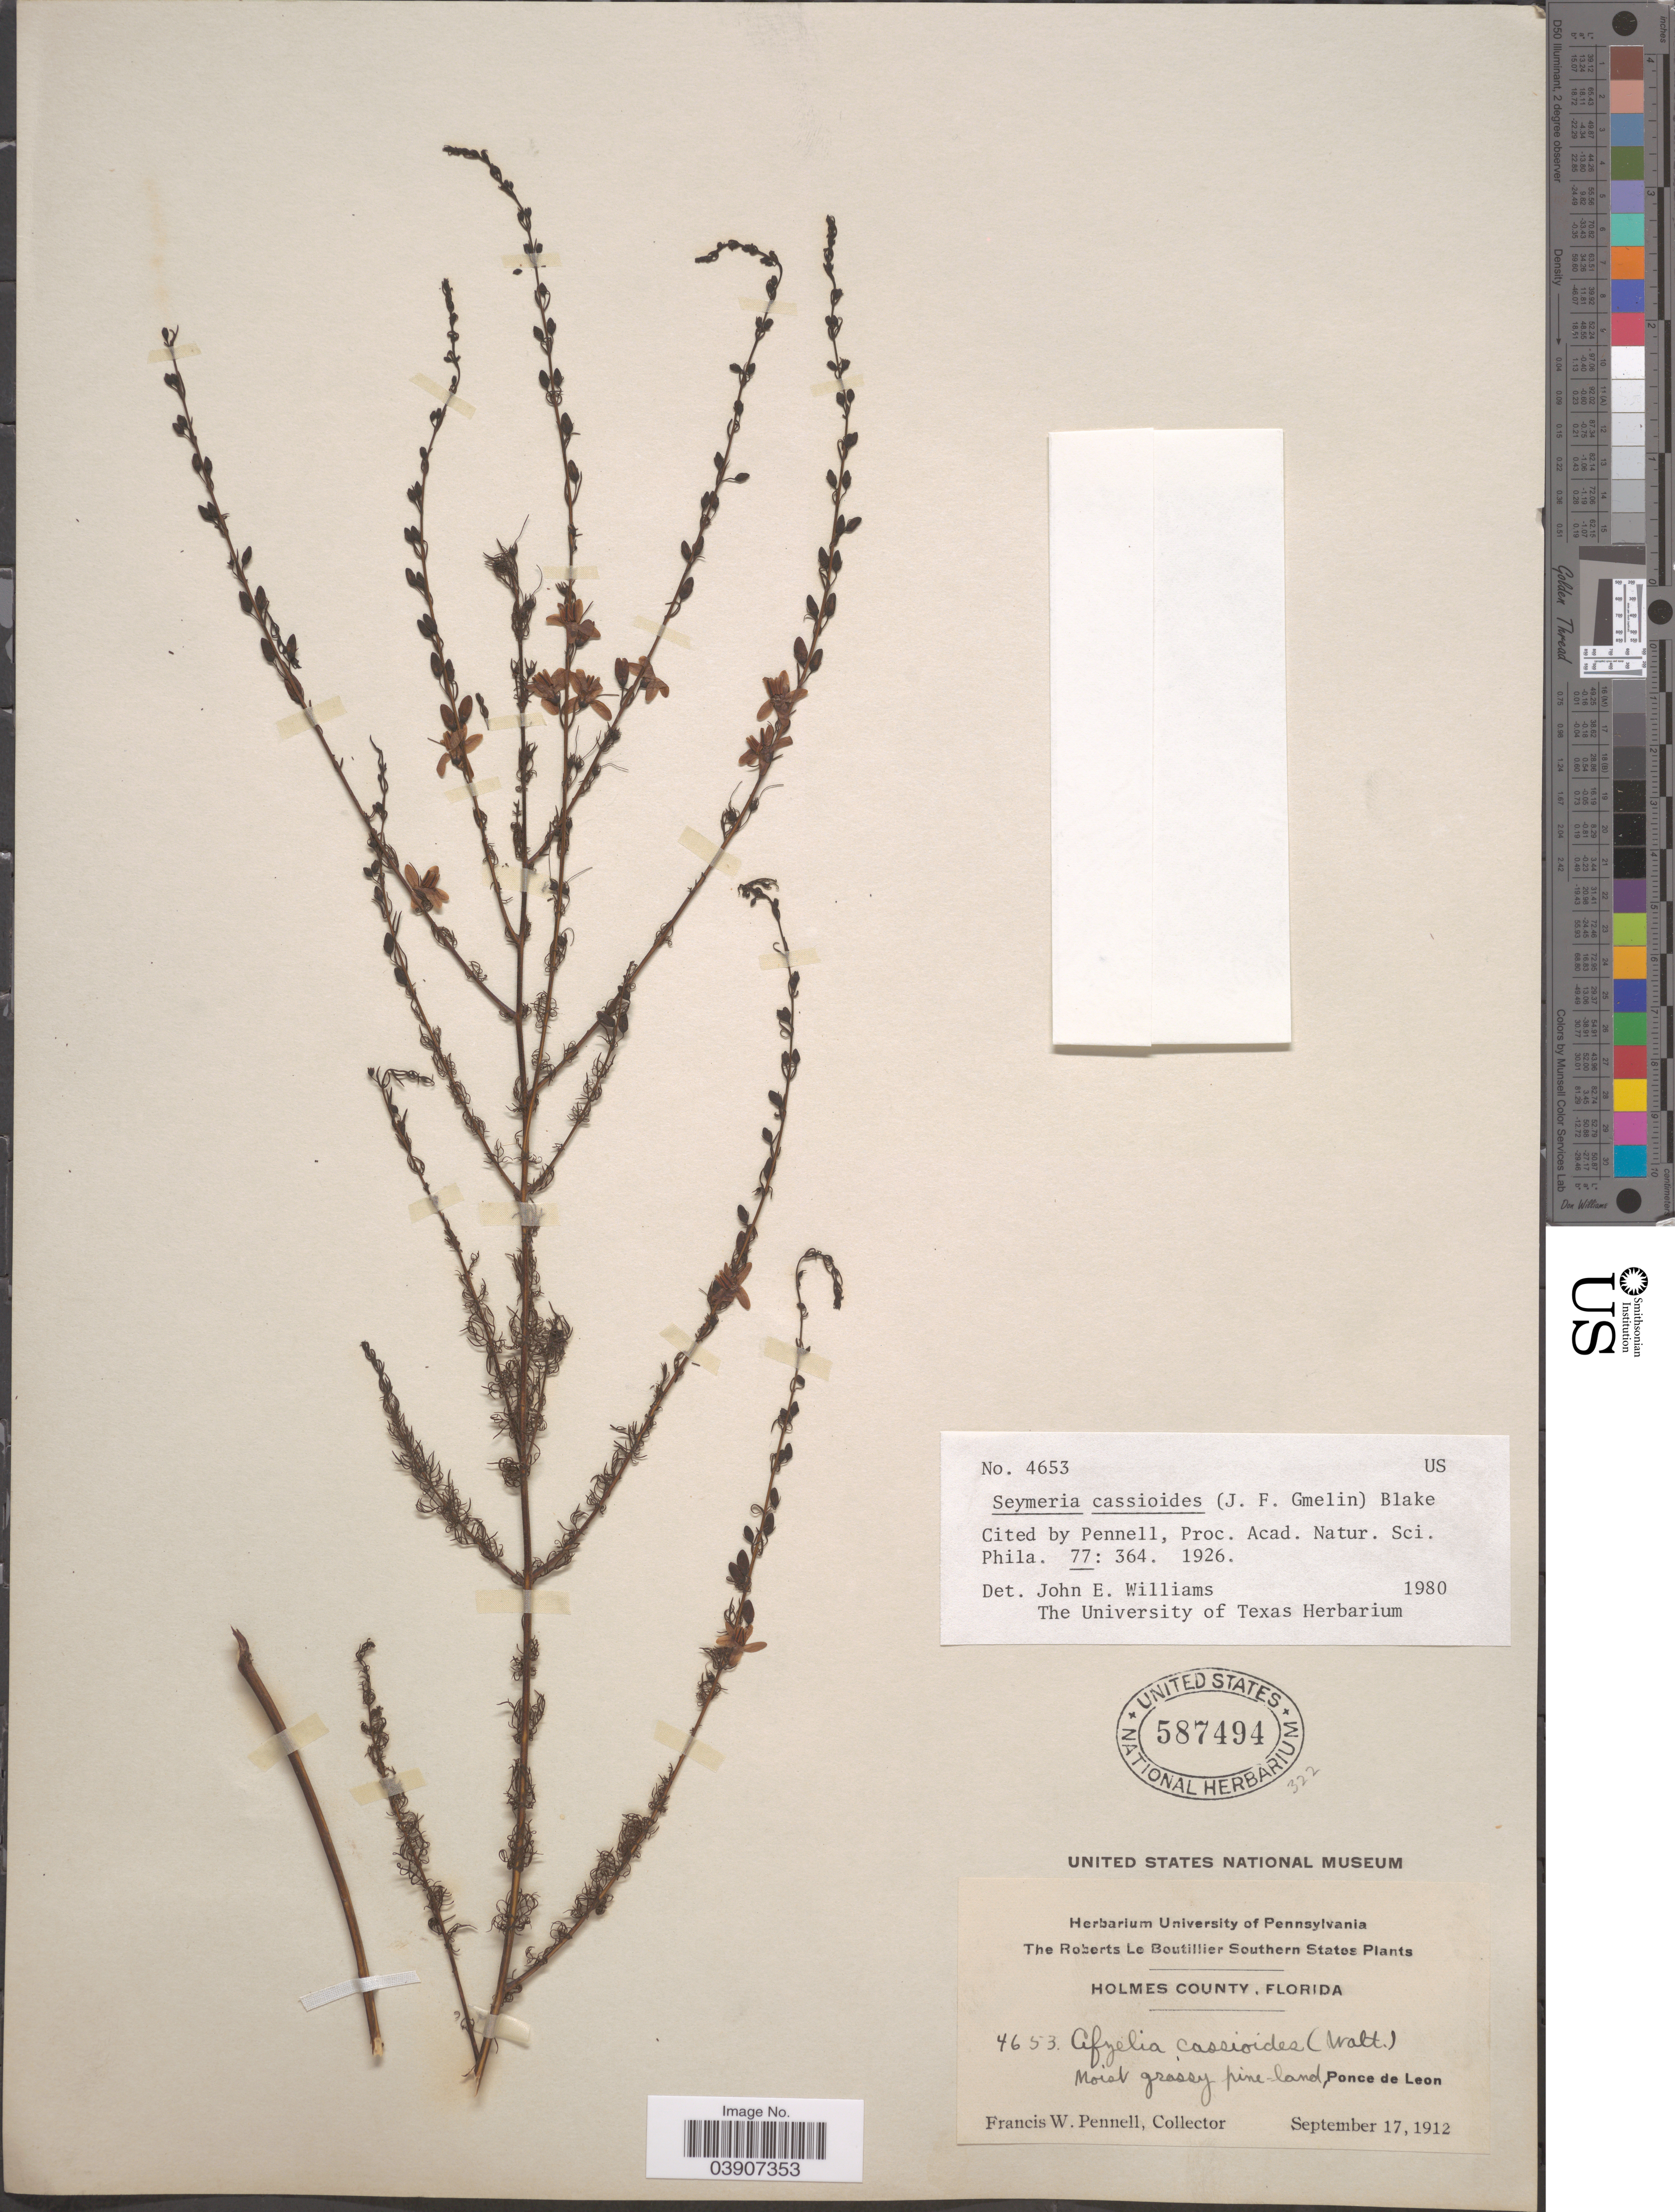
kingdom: Plantae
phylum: Tracheophyta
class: Magnoliopsida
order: Lamiales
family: Orobanchaceae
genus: Seymeria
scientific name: Seymeria cassioides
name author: (J.F. Gmel.) S.F. Blake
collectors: F. W. Pennell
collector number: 4653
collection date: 1912-09-17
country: United States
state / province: Florida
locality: Holmes County. Moist grassy pine-land, Ponce de Leon.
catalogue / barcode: US 587494